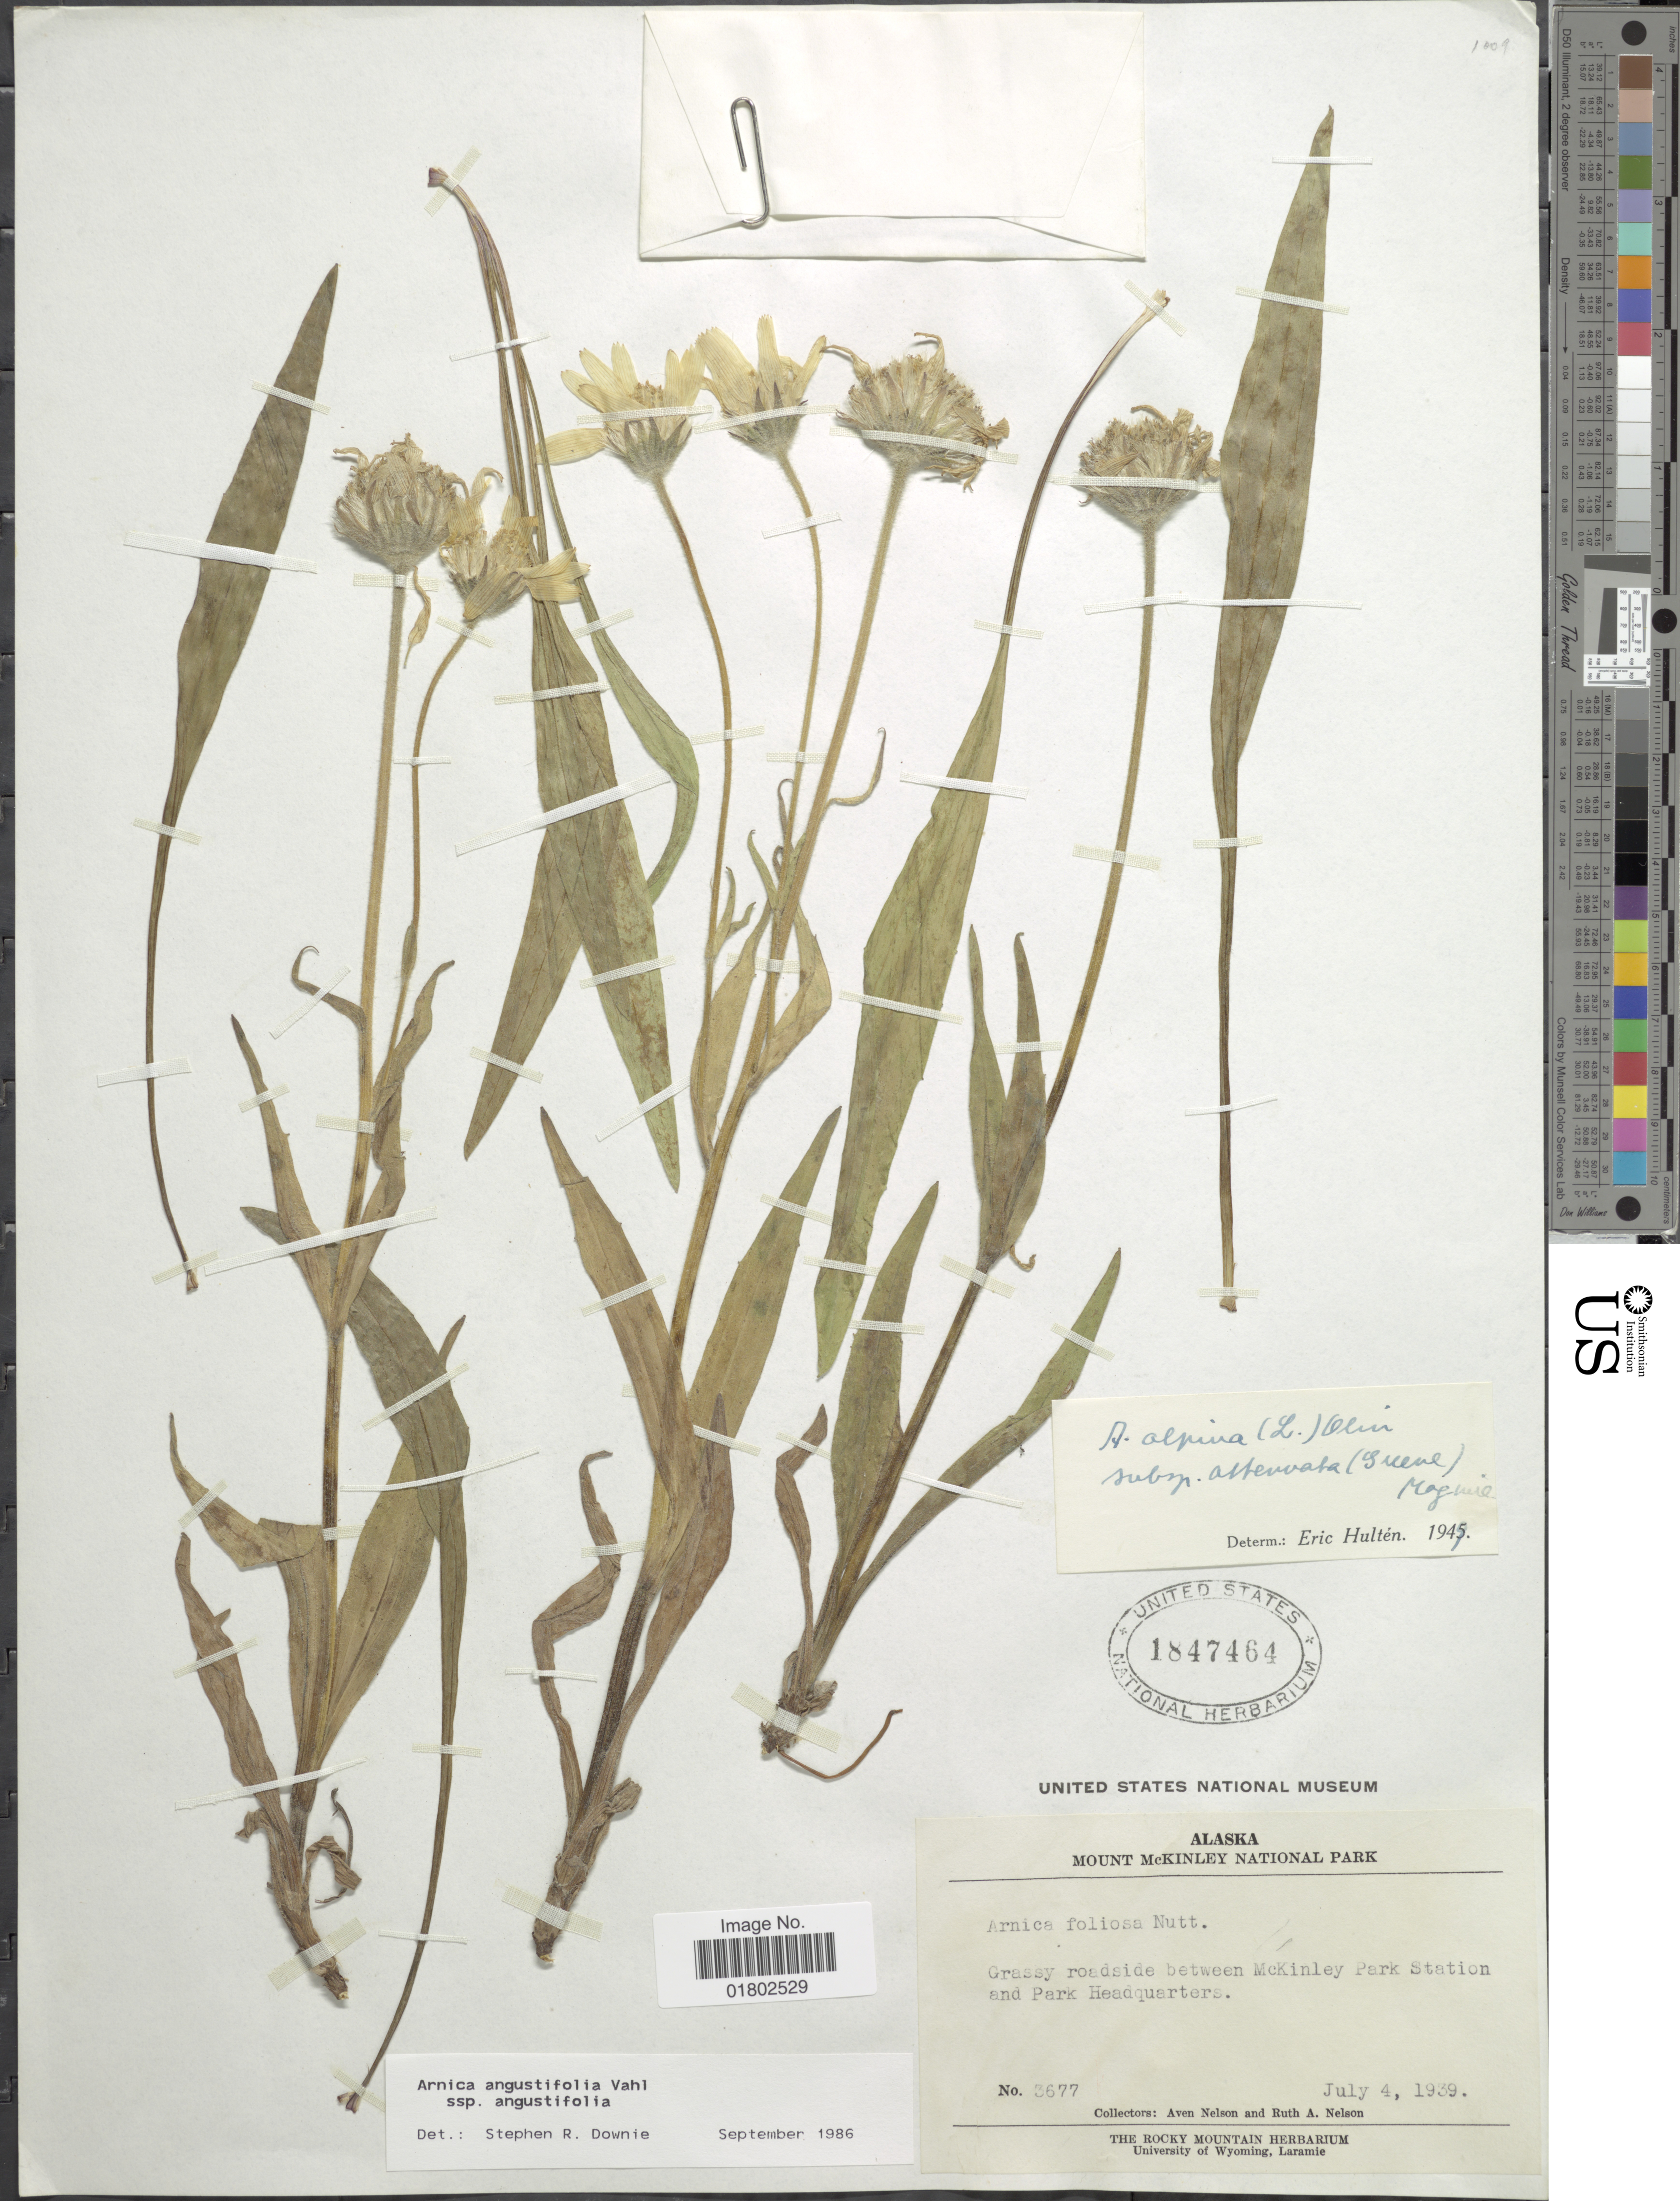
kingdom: Plantae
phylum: Tracheophyta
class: Magnoliopsida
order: Asterales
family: Asteraceae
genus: Arnica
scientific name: Arnica angustifolia subsp. angustifolia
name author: Vahl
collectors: A. Nelson & R. A. Nelson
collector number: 3677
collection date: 1939-07-17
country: United States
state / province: Alaska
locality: Between McKinley Park Station and Park Headquarters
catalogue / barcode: US 1847464